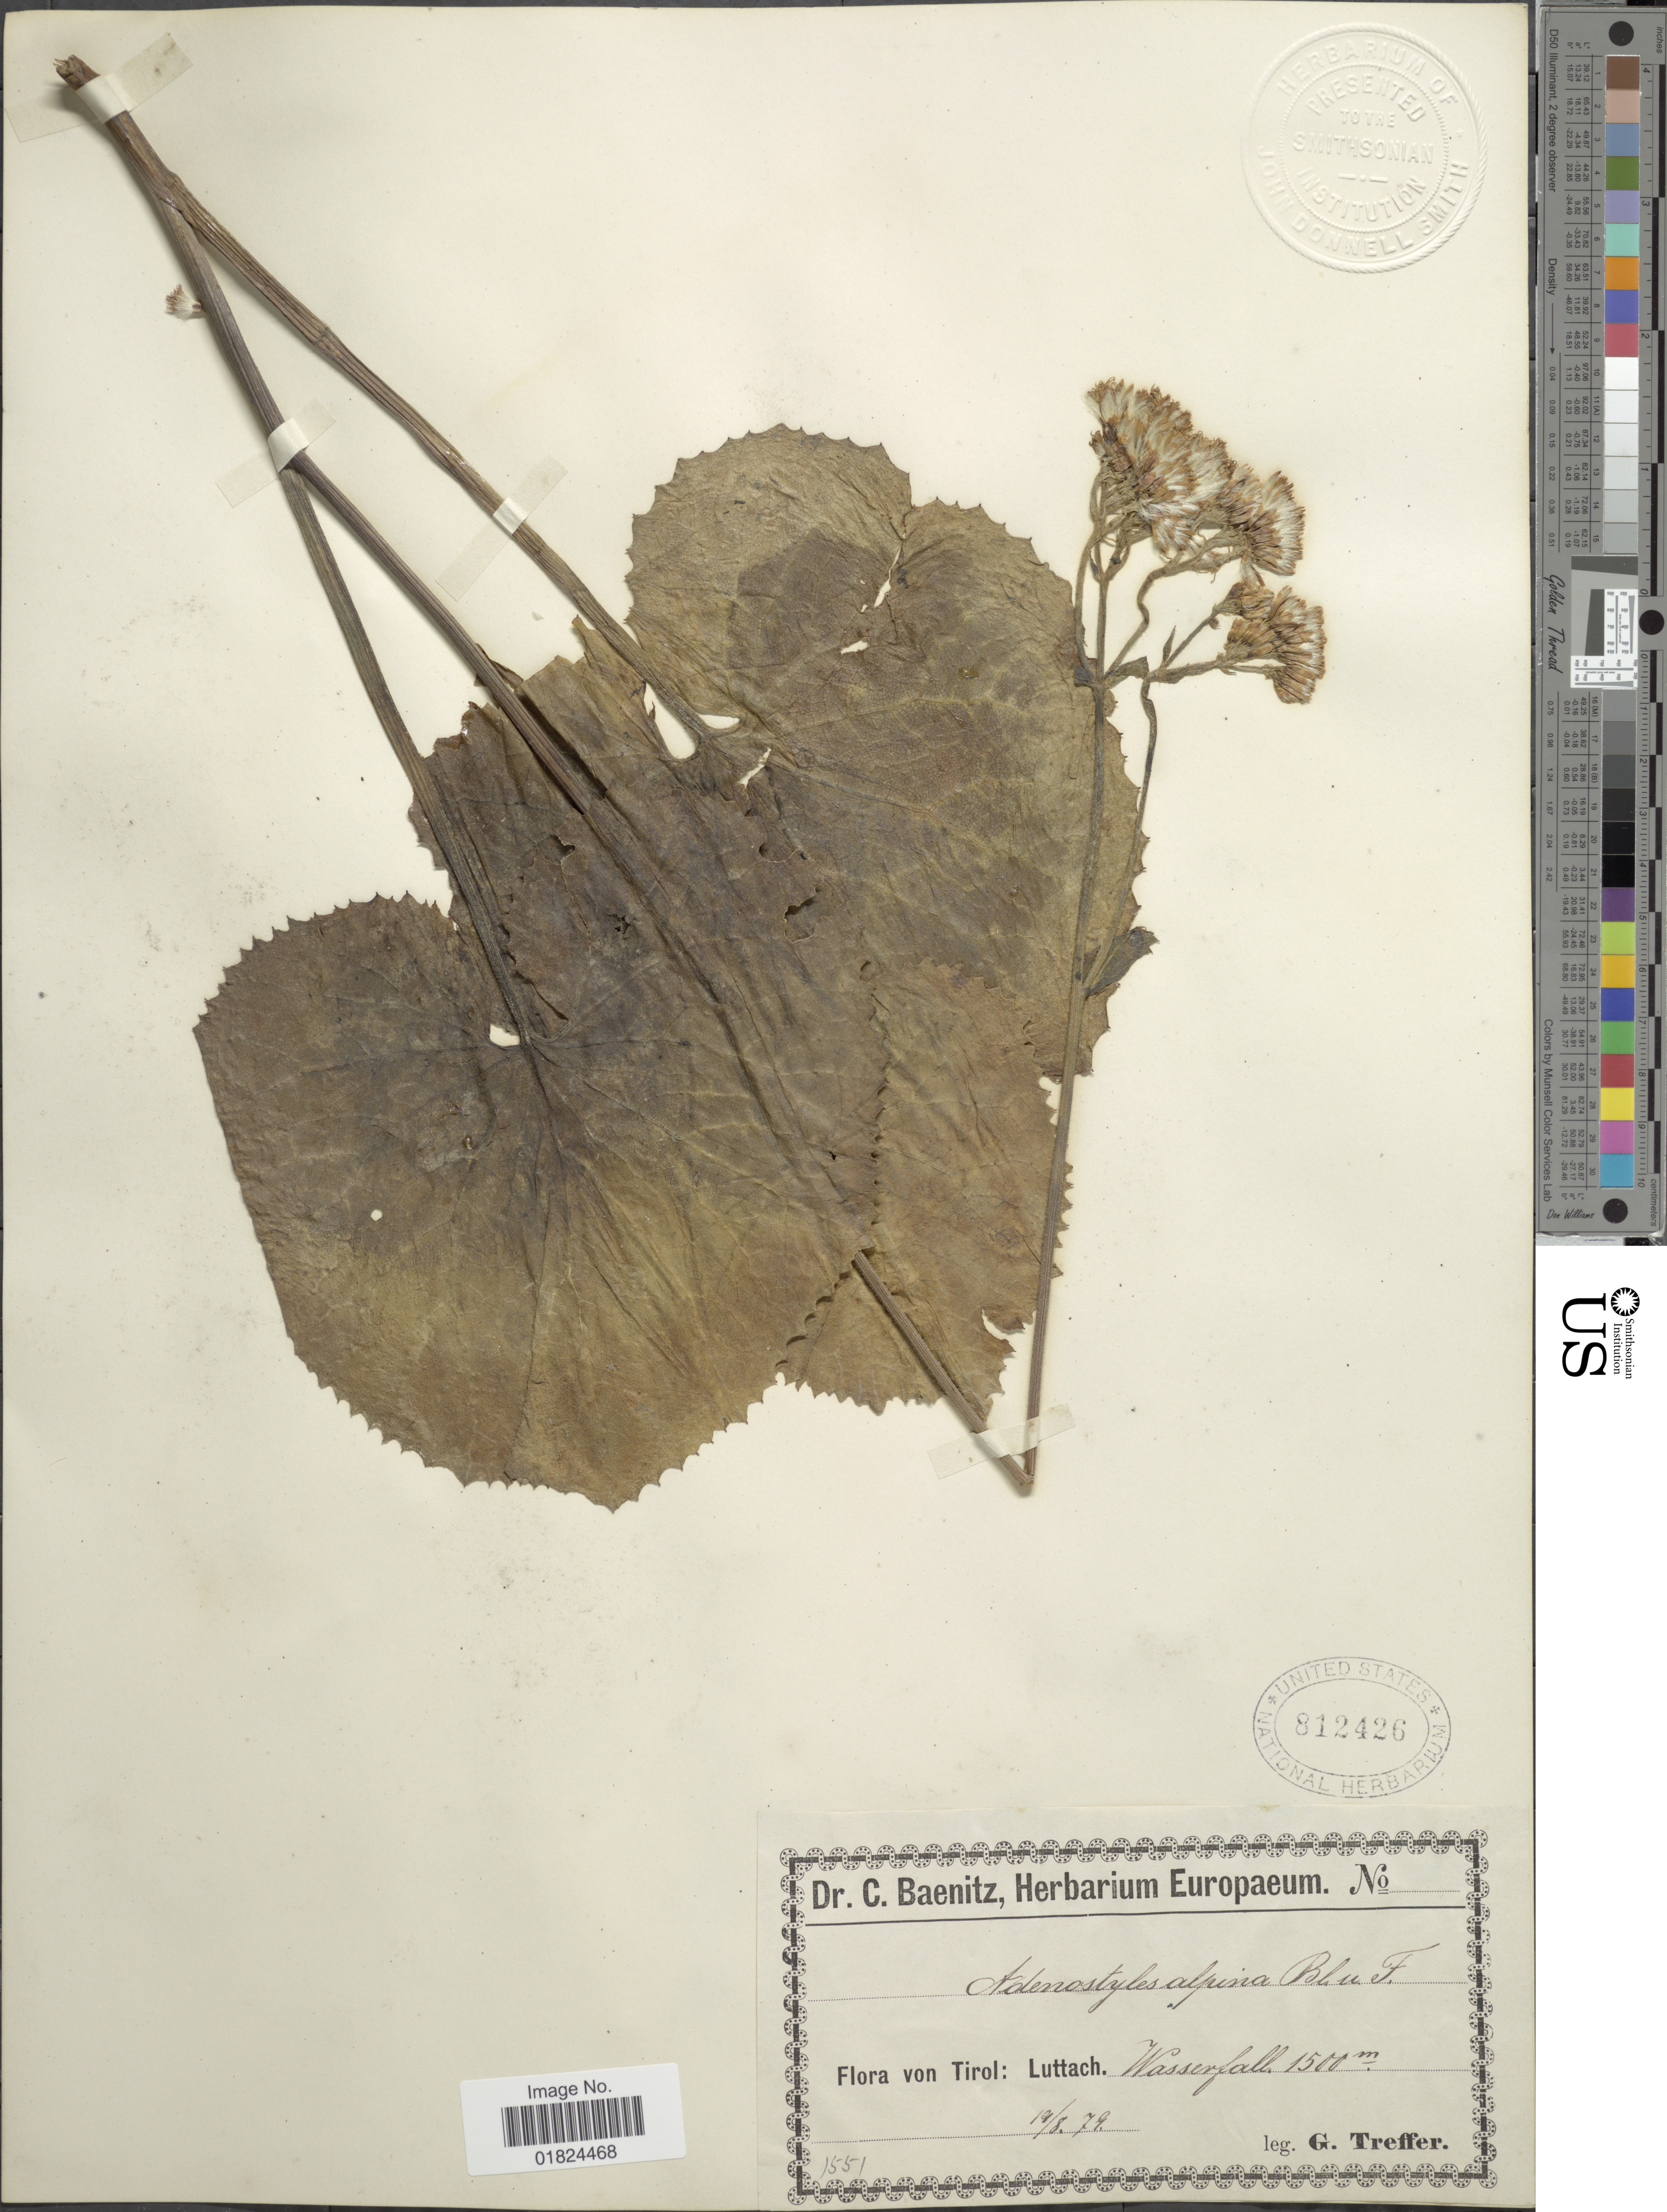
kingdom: Plantae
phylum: Tracheophyta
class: Magnoliopsida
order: Asterales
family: Asteraceae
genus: Adenostyles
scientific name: Adenostyles alpina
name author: (L.) Williams & Fingerh.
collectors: G. Treffer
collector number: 1551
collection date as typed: Transcribed d/m/y: 19/8/79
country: Austria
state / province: Tirol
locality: Luttach. Wasserfall.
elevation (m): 1500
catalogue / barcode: US 812426